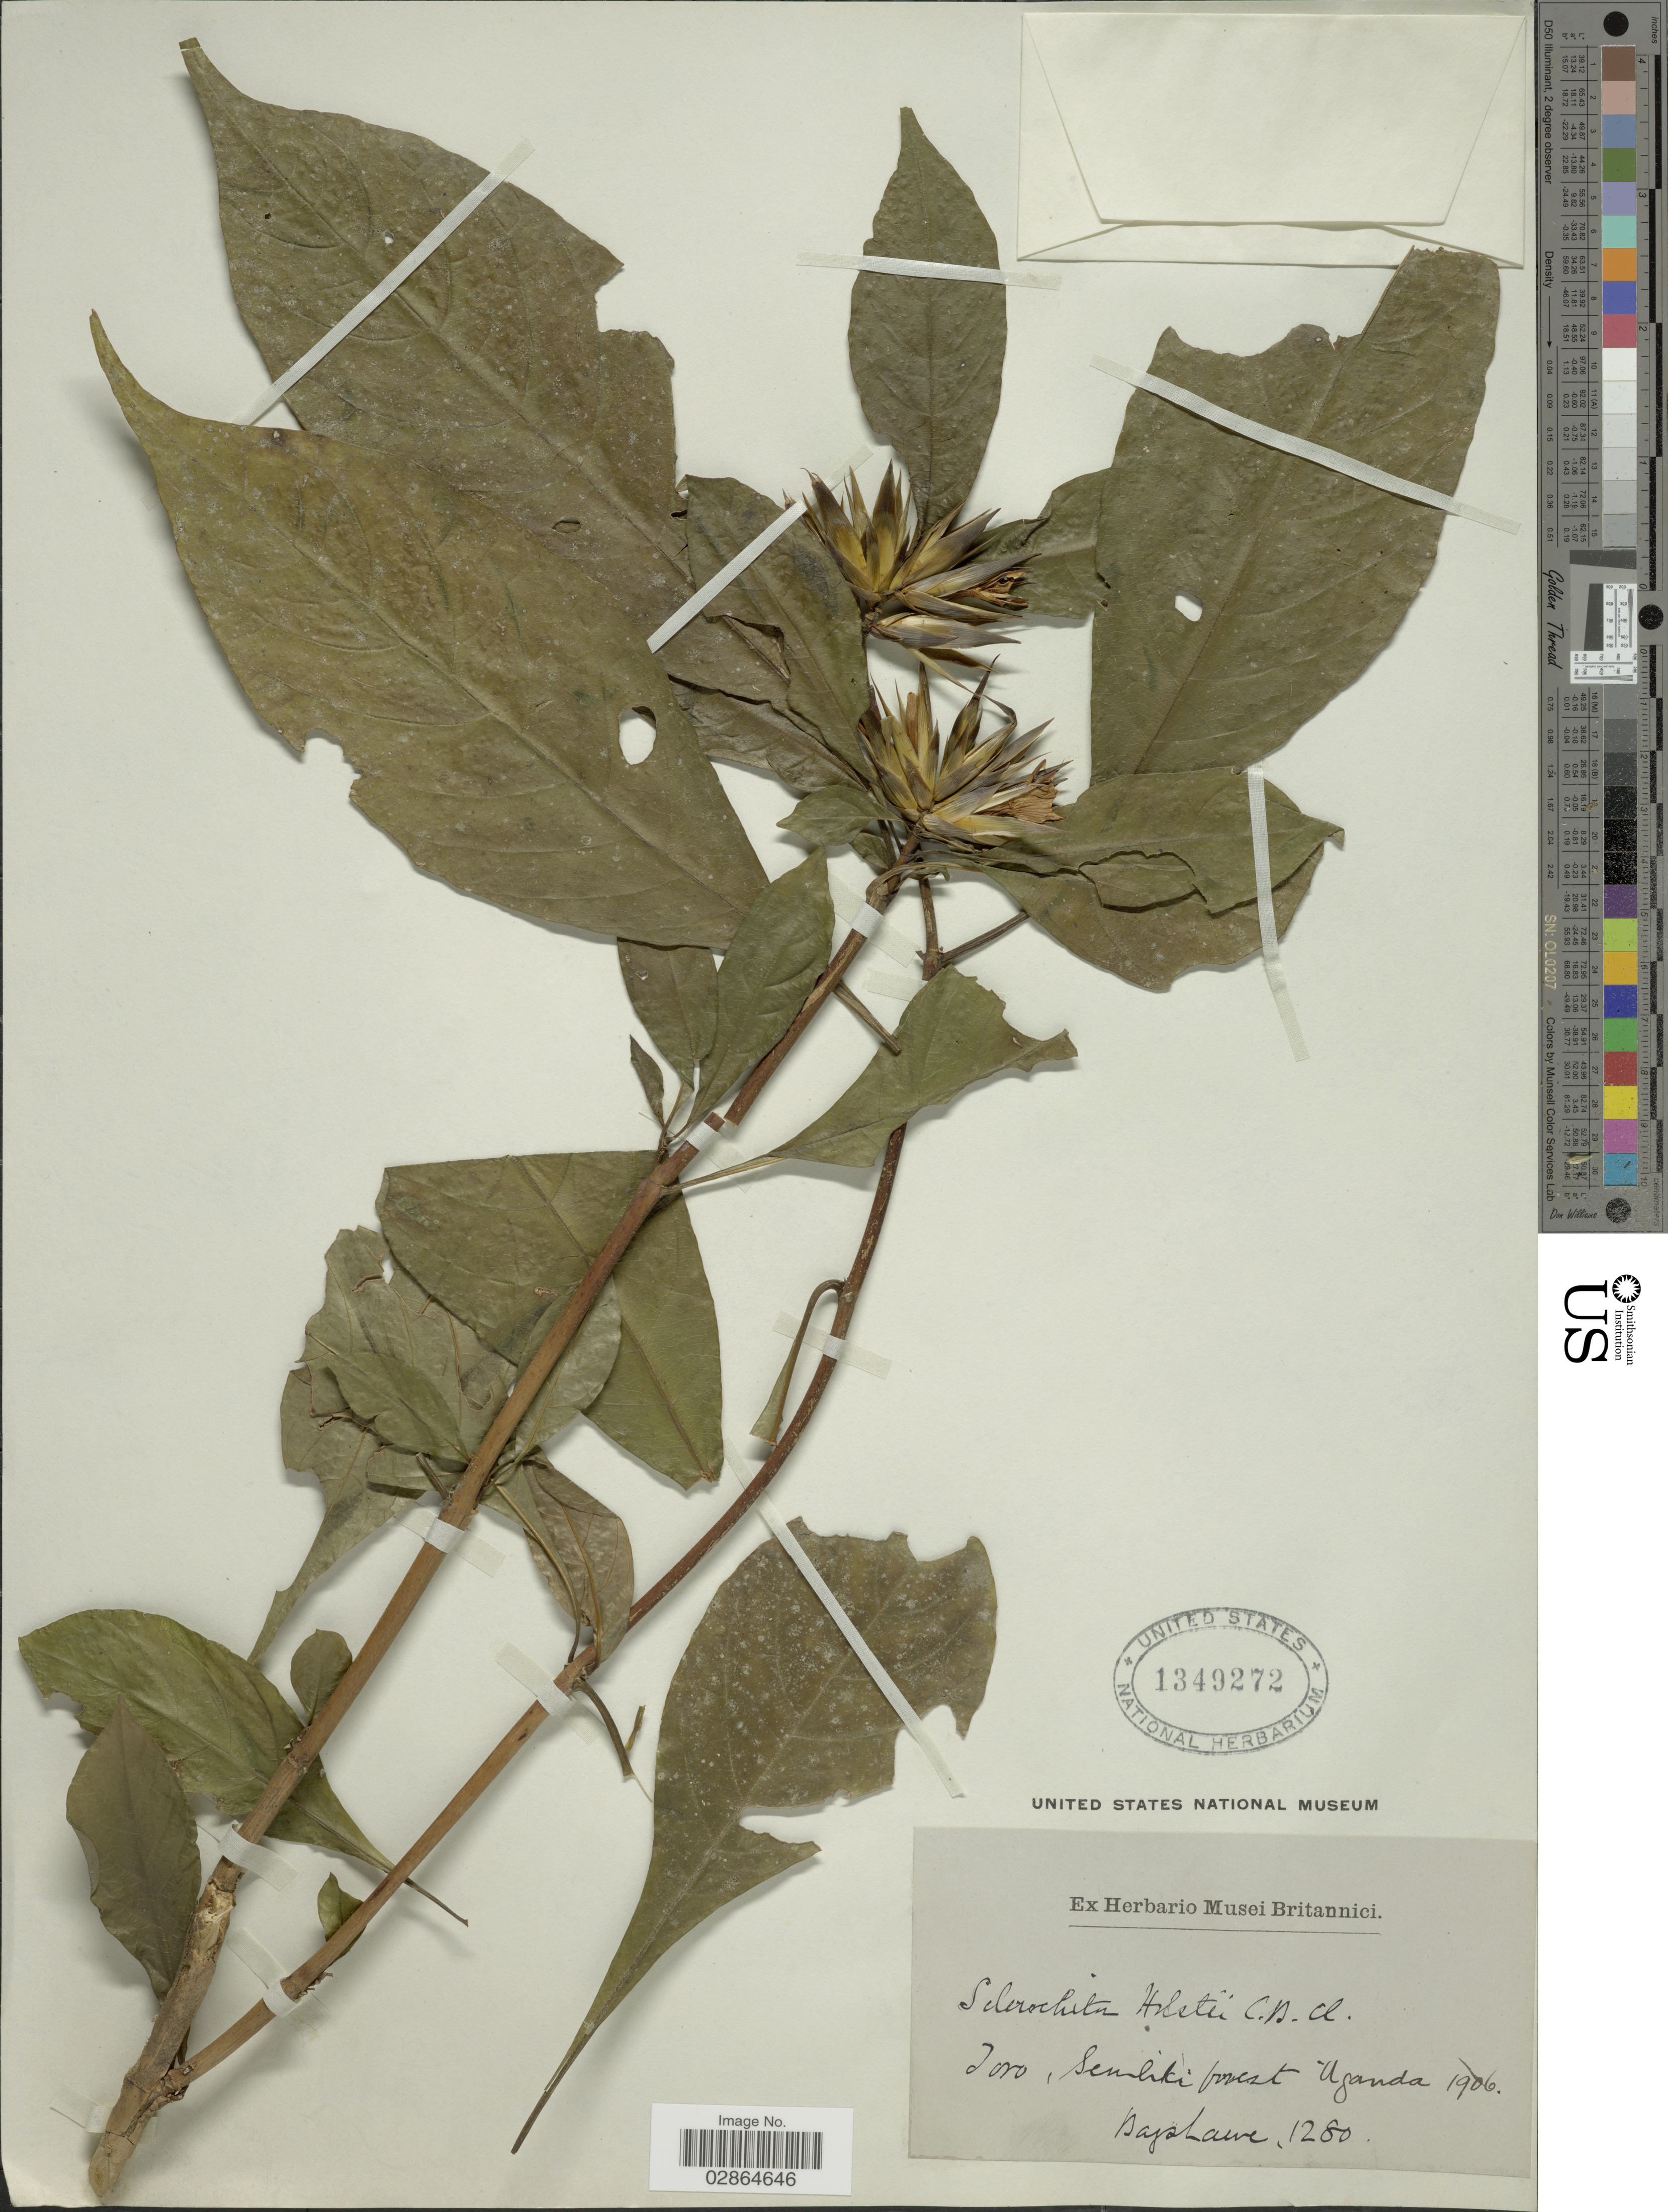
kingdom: Plantae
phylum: Tracheophyta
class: Magnoliopsida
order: Lamiales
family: Acanthaceae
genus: Sclerochiton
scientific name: Sclerochiton holstii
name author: C.B. Clarke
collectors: Bagshawe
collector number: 1280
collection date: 1906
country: Uganda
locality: Toro, Semliki forest.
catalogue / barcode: US 1349272